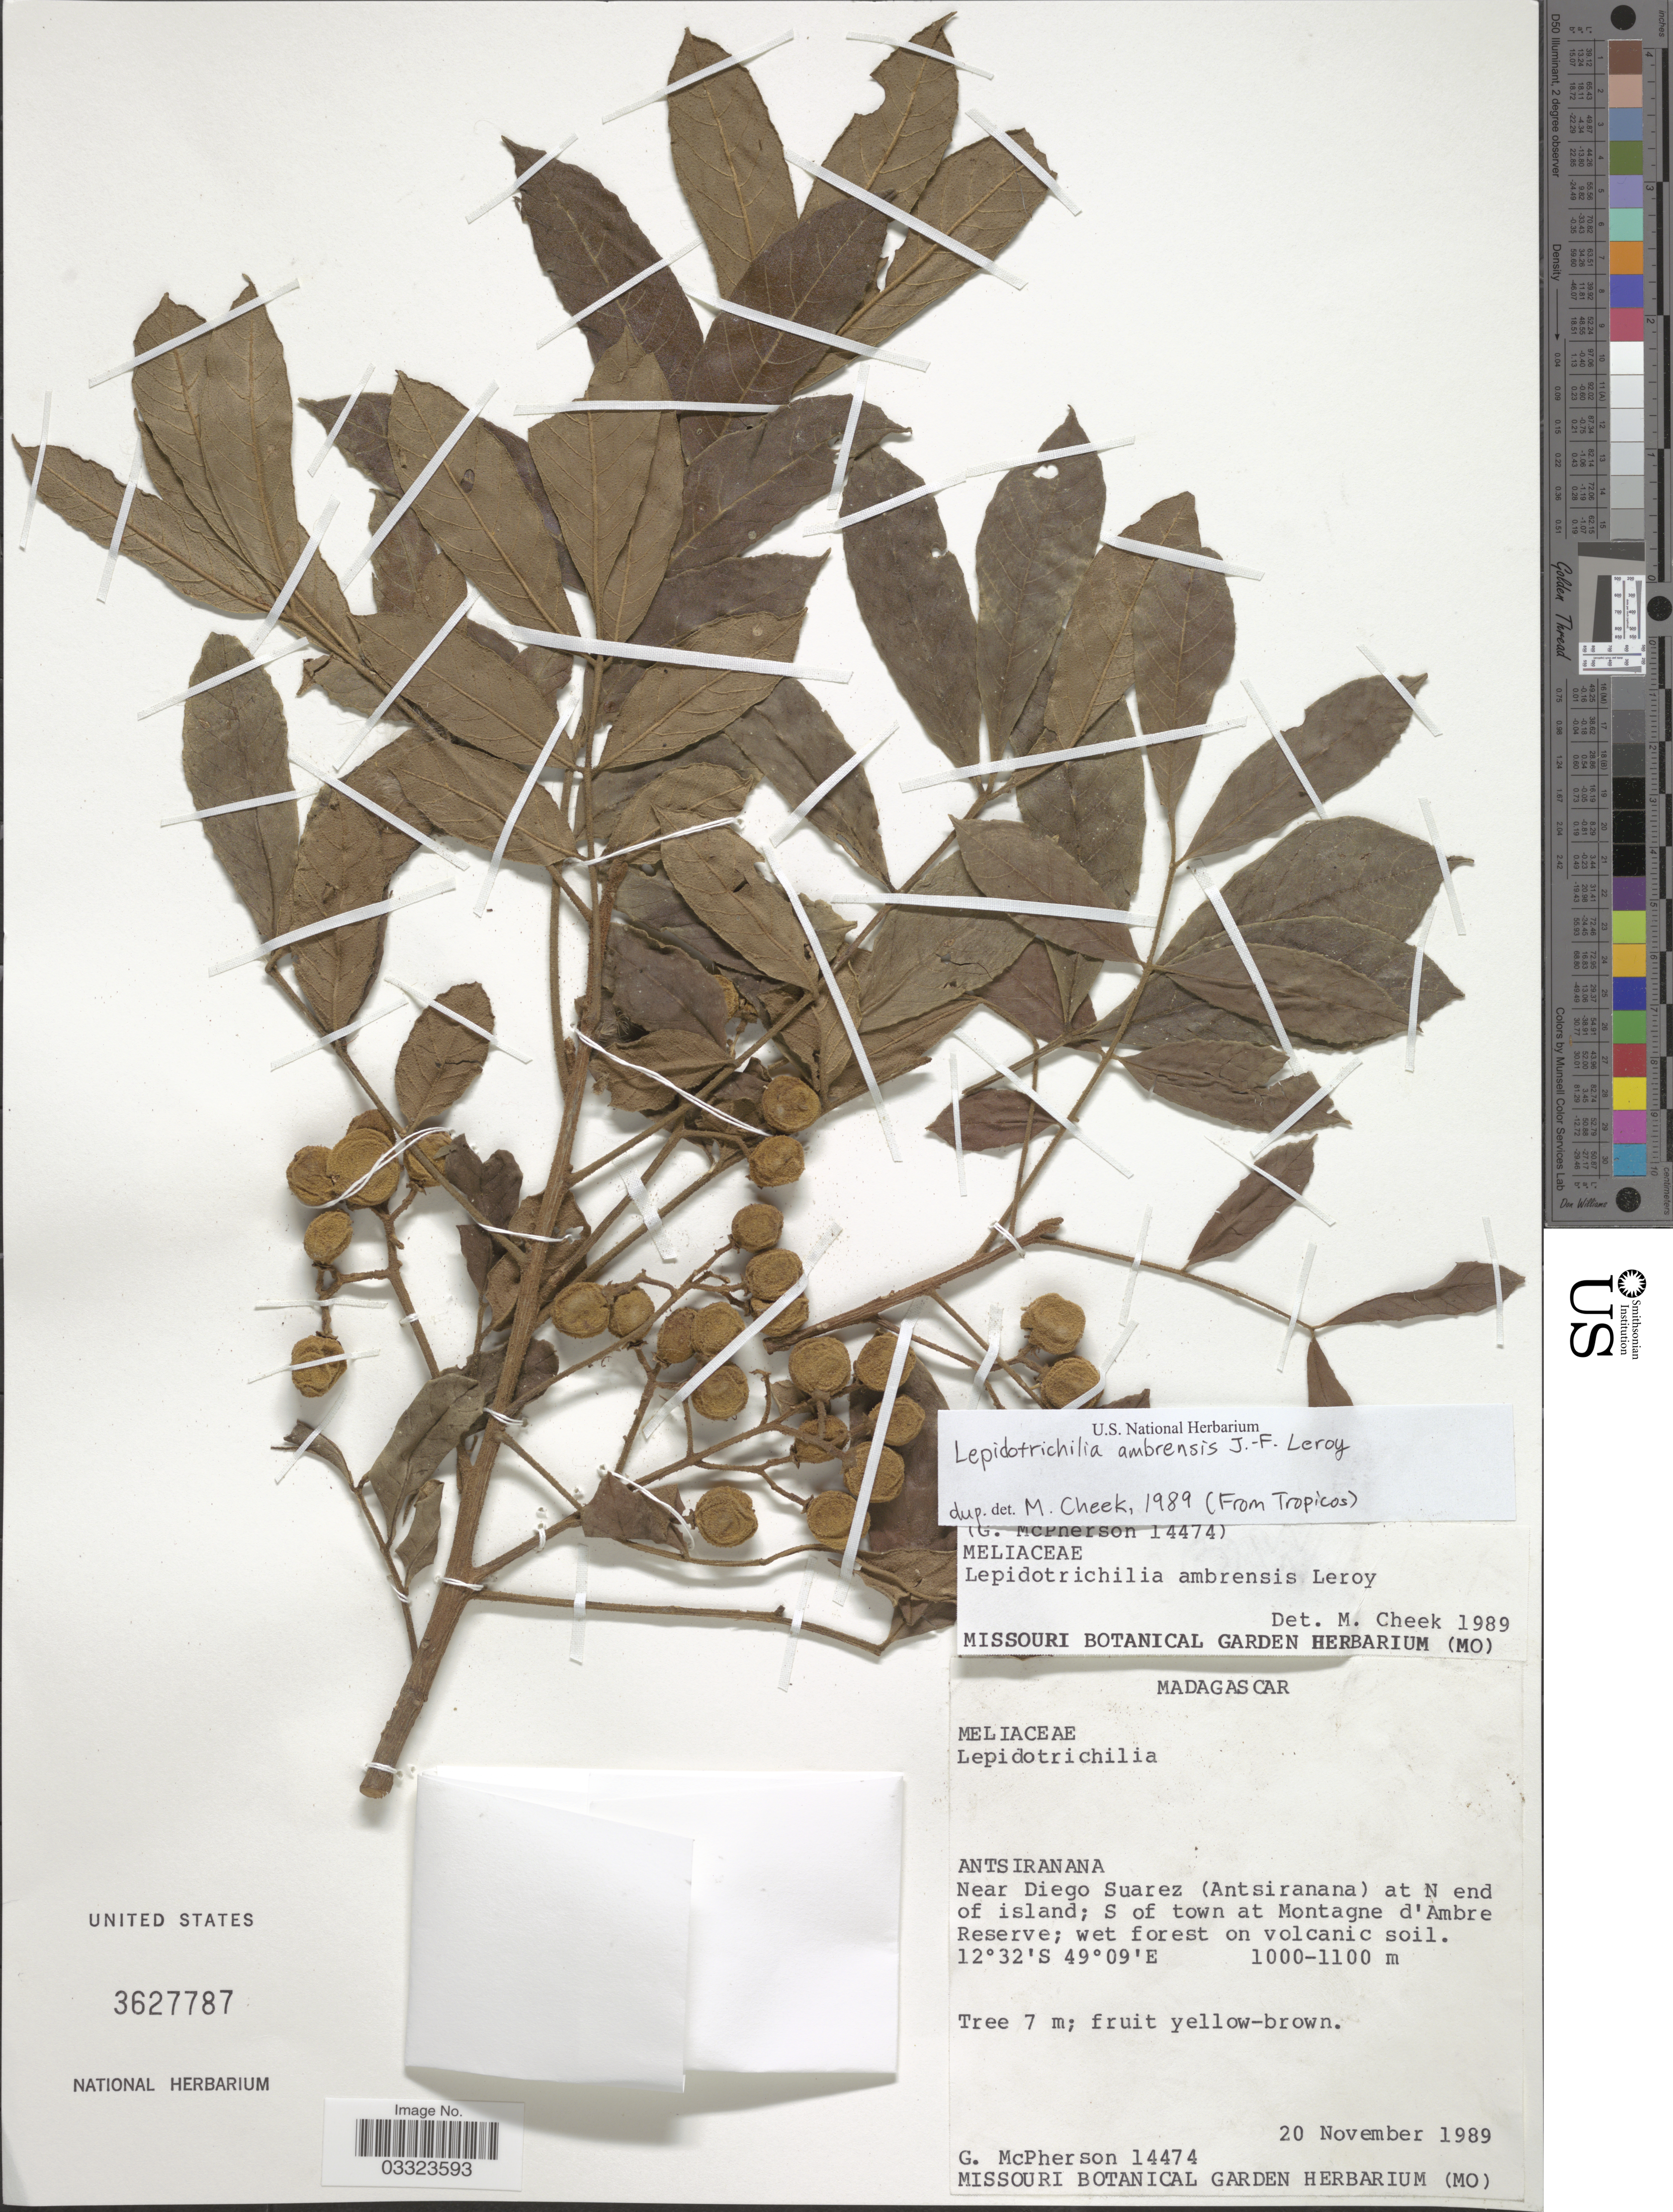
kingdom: Plantae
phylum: Tracheophyta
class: Magnoliopsida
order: Sapindales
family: Meliaceae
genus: Lepidotrichilia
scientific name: Lepidotrichilia ambrensis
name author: J.-F. Leroy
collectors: G. McPherson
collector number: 14474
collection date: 1989-11-20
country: Madagascar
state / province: Diana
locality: Near Diego Suarez (Antsiranana) at N end of island; S of town at Montagne d'Ambre Reserve.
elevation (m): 1000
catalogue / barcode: US 3627787